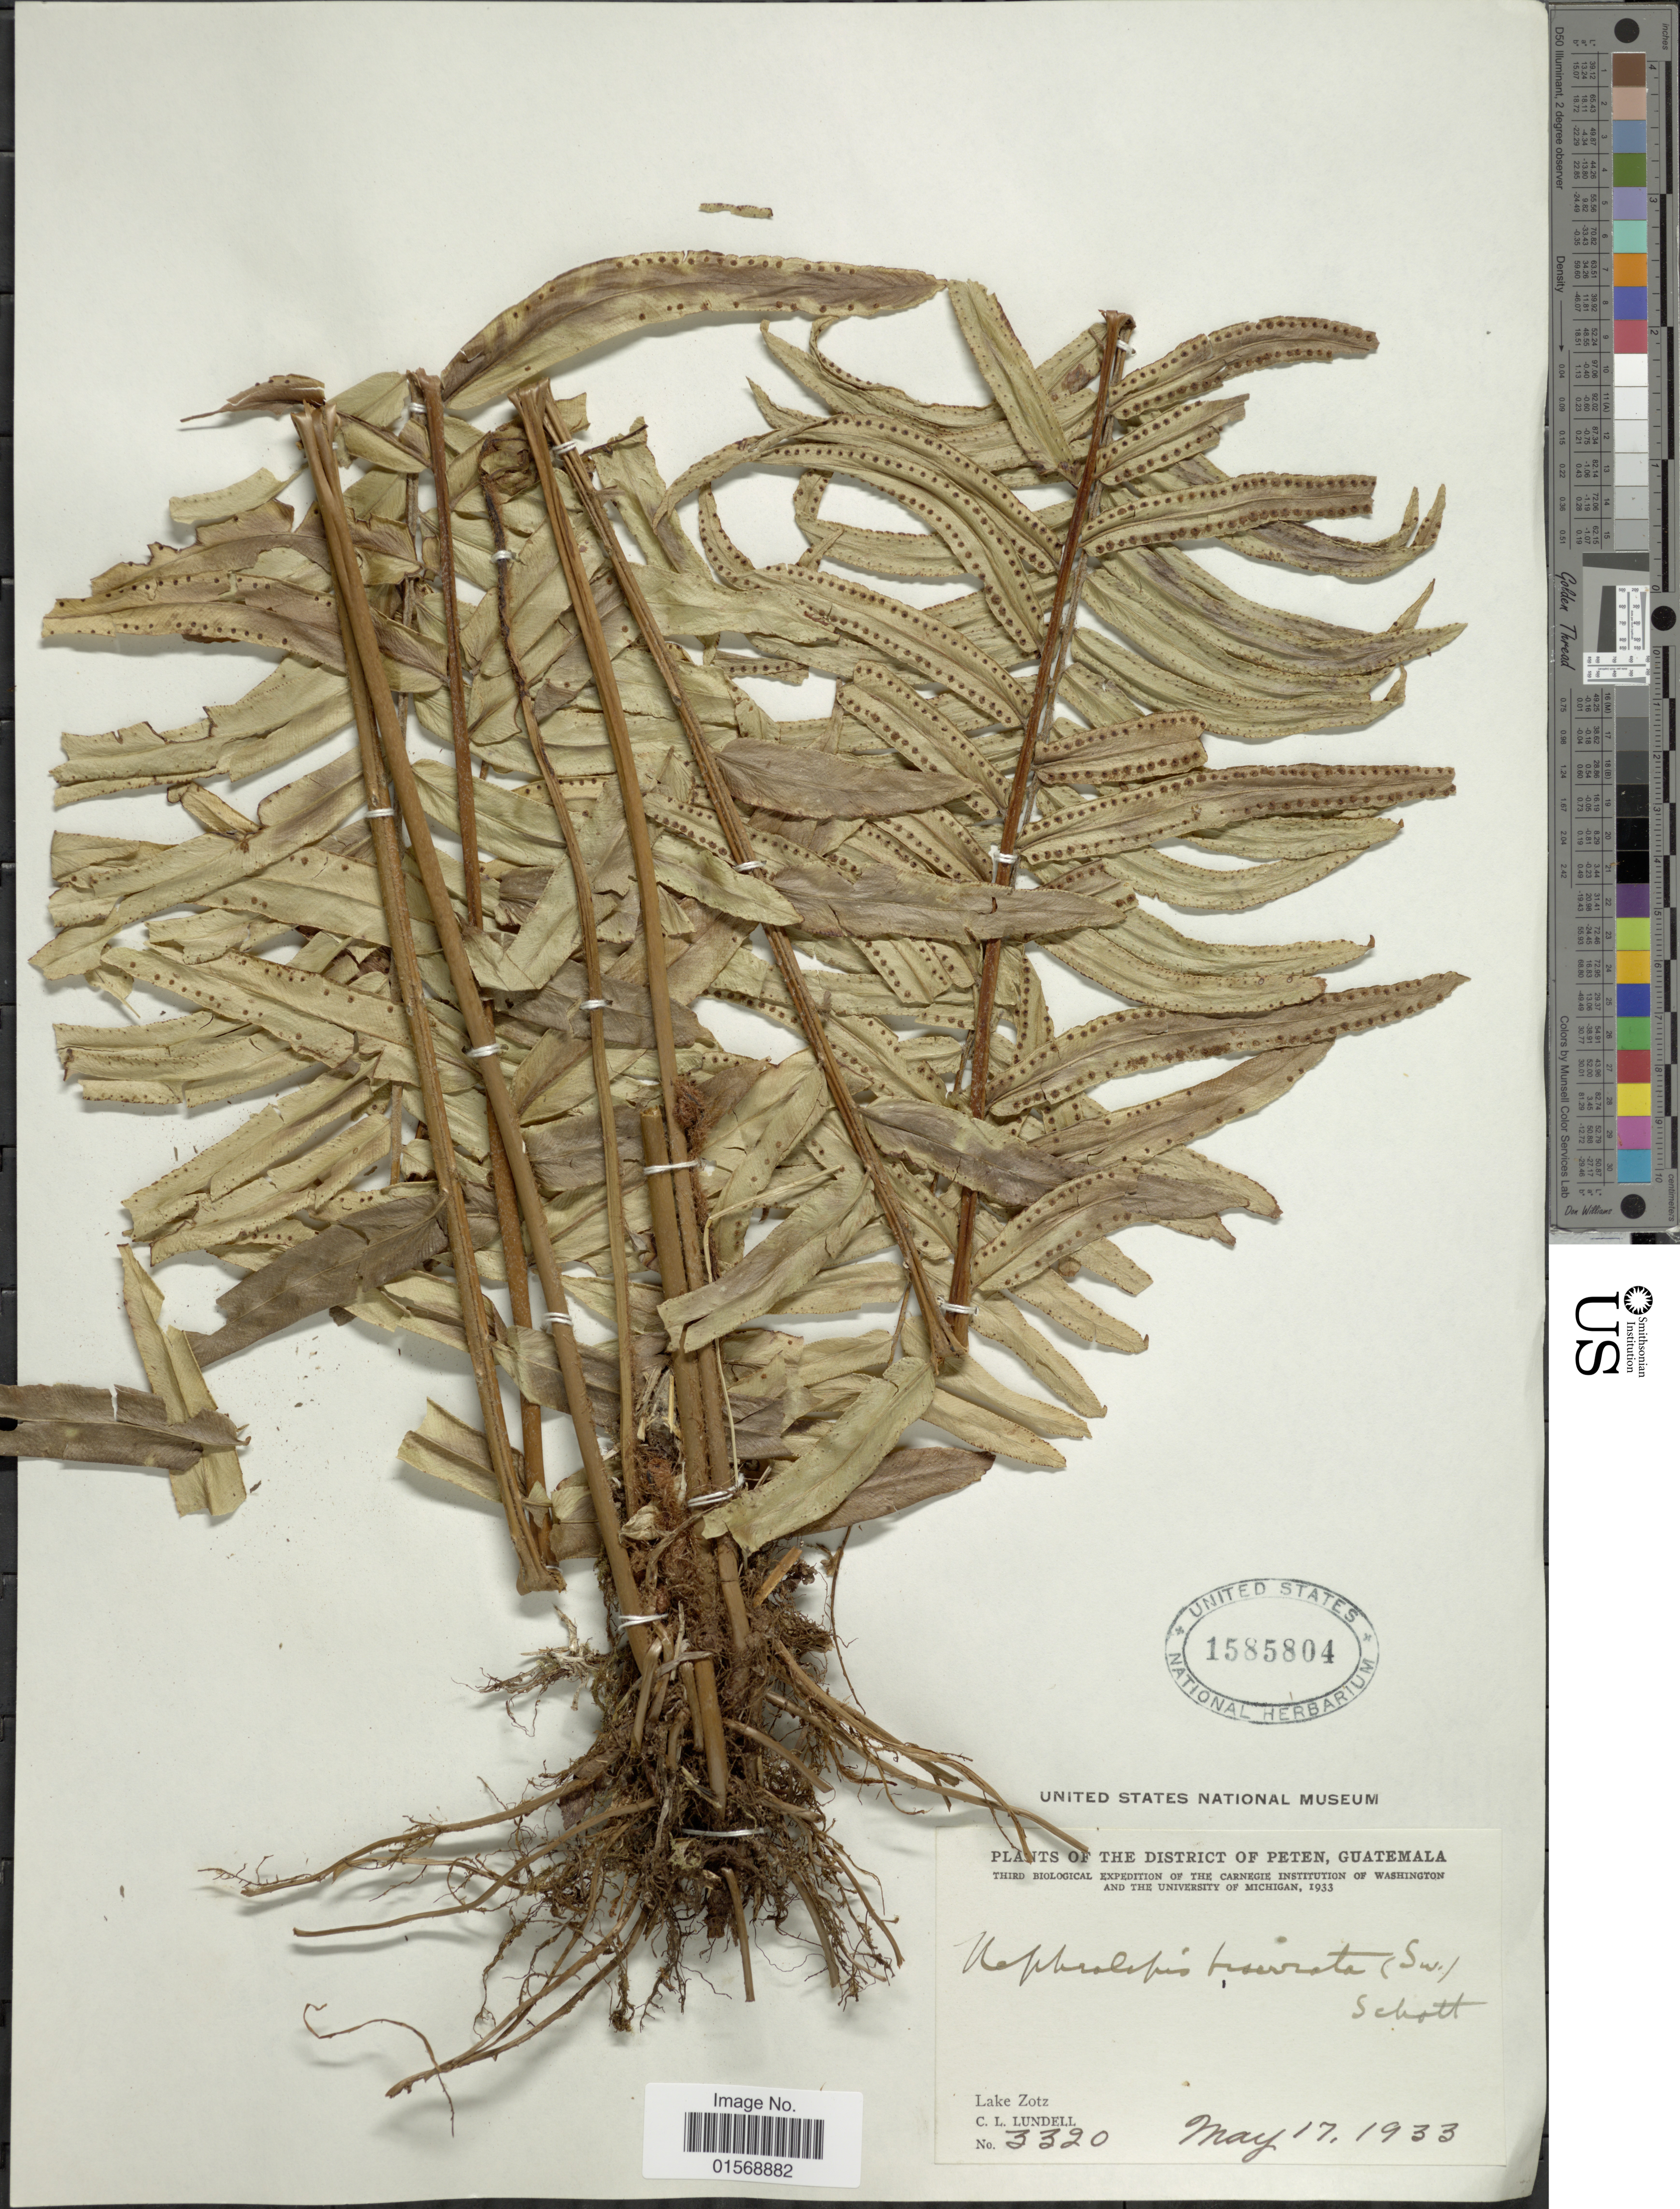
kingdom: Plantae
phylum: Tracheophyta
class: Polypodiopsida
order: Polypodiales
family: Nephrolepidaceae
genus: Nephrolepis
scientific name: Nephrolepis biserrata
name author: (Sw.) Schott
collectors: C. L. Lundell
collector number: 3320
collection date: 1933-05-17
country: Guatemala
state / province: El Petén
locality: District of Peten, Guatemala. Lake Zotz.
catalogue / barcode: US 1585804